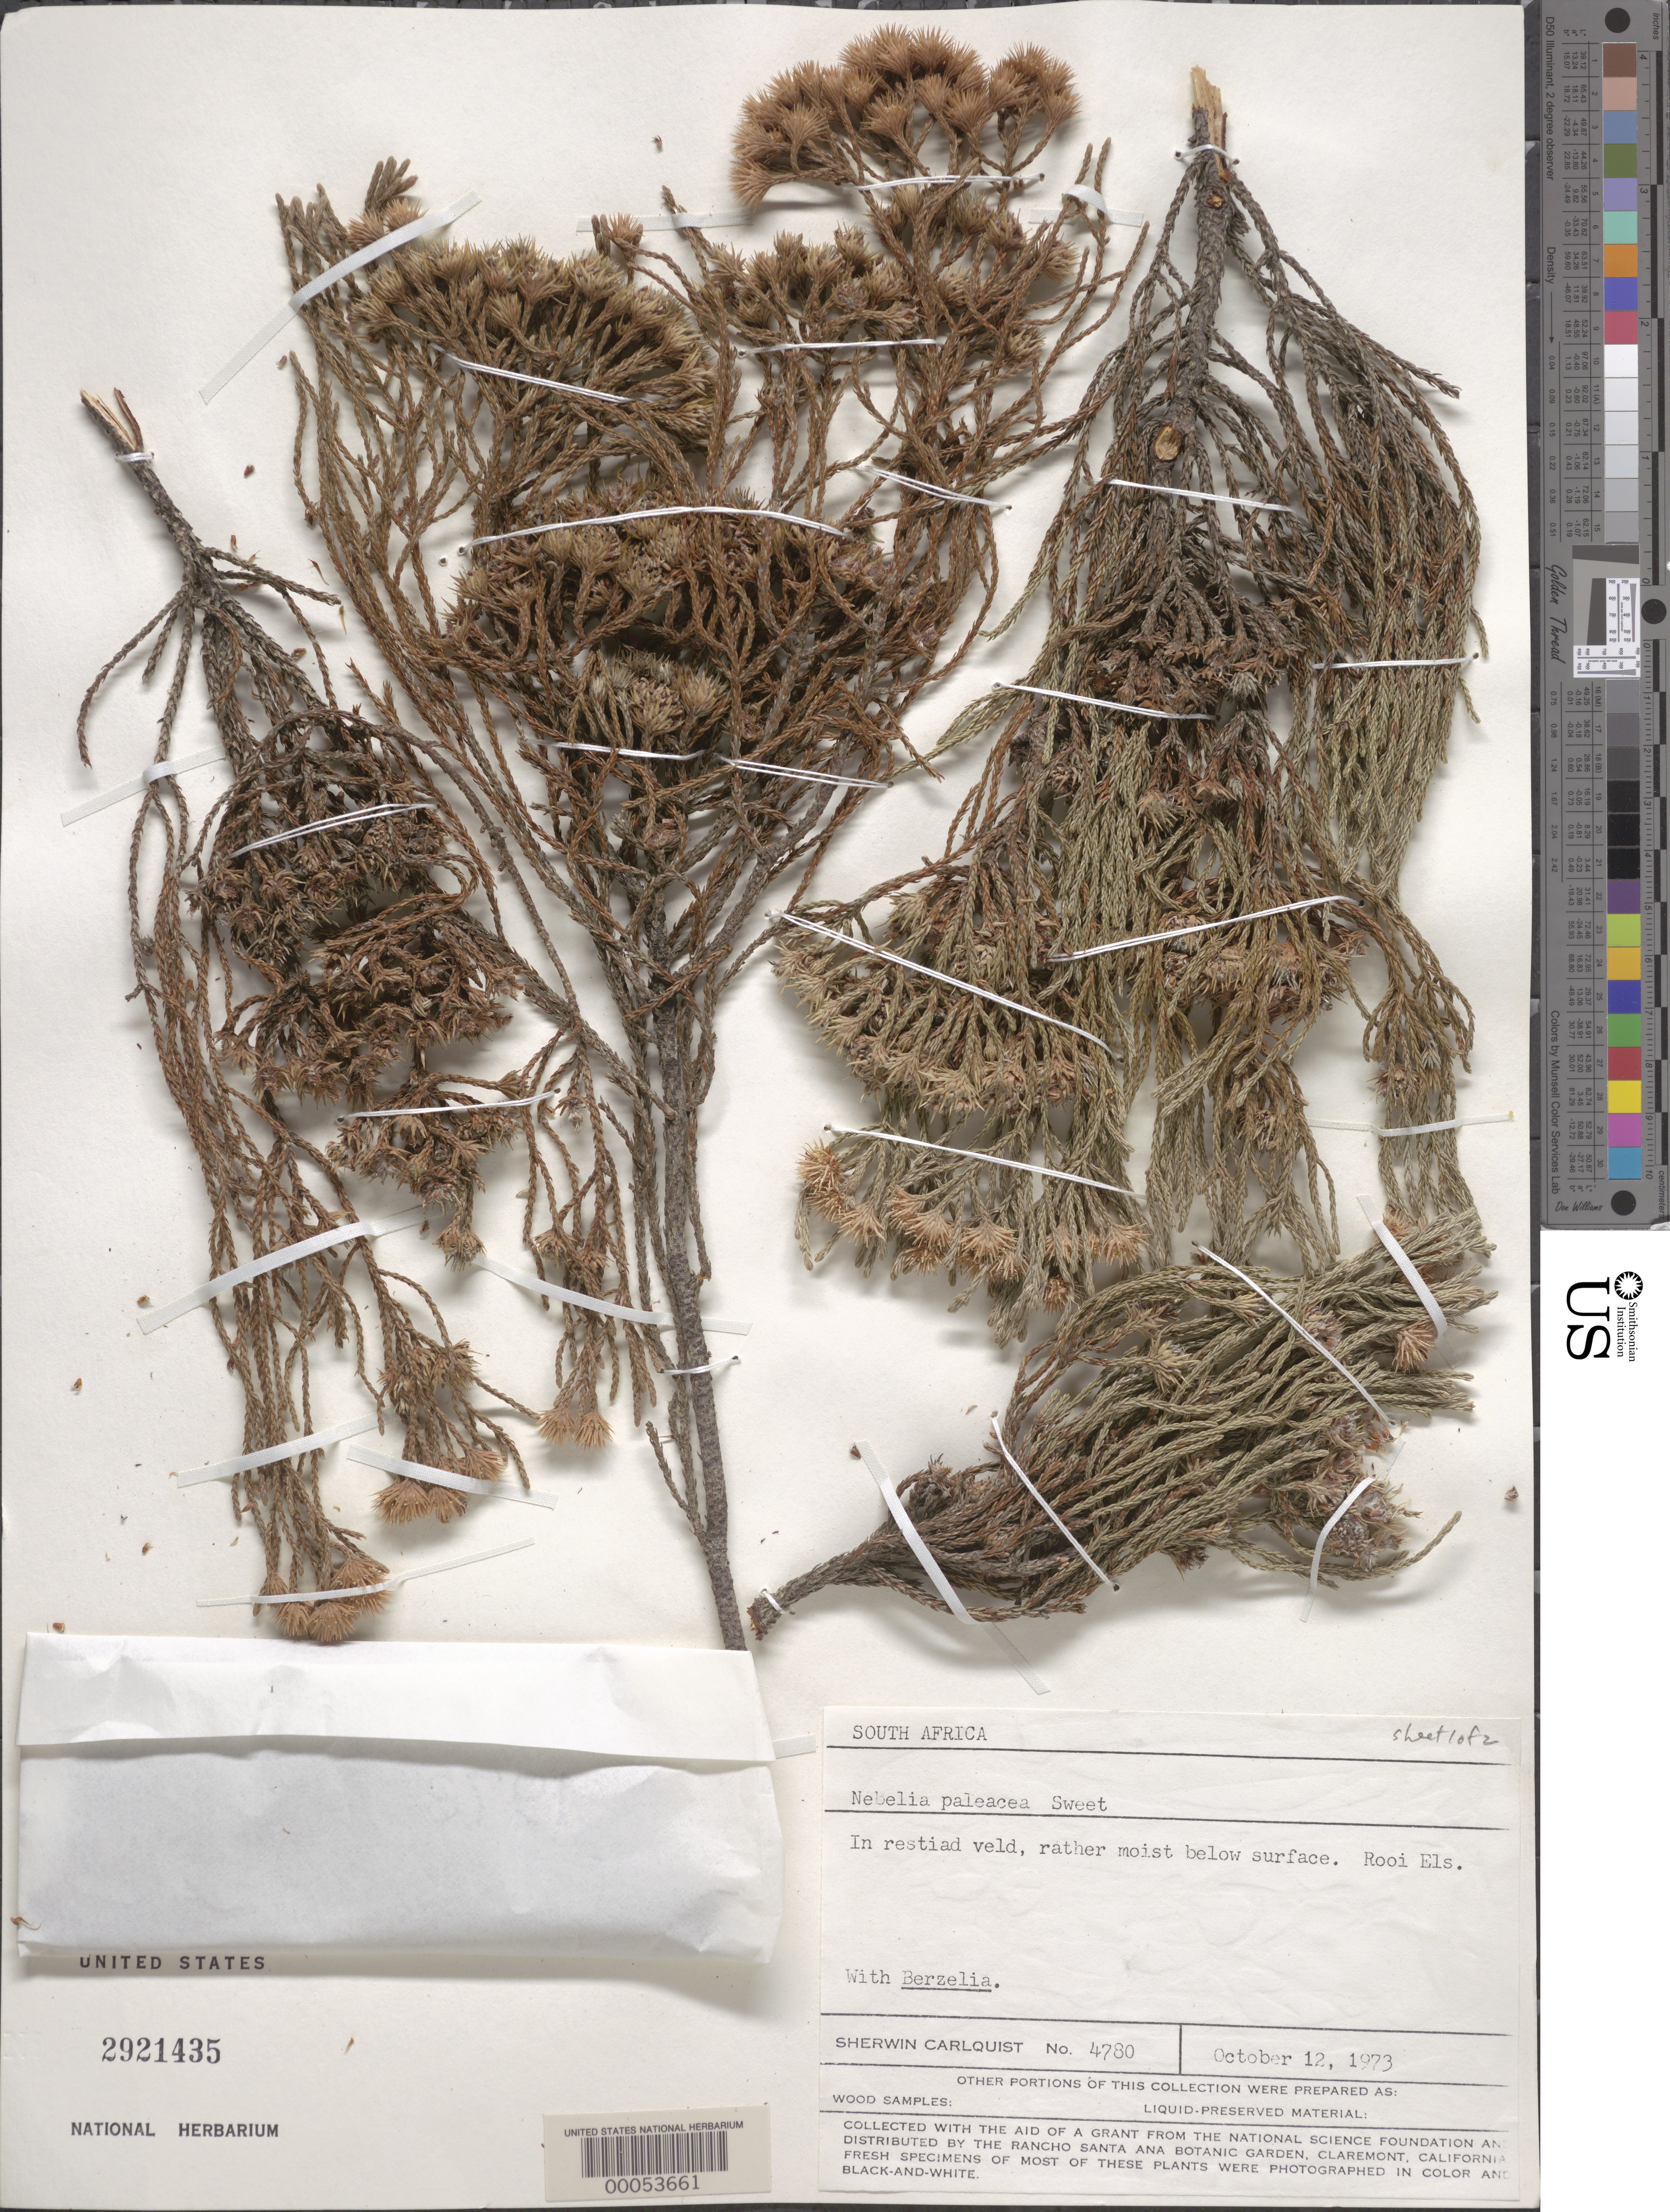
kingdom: Plantae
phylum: Tracheophyta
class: Magnoliopsida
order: Bruniales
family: Bruniaceae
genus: Brunia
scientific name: Brunia paleacea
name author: P.J. Bergius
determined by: Hall, A. V.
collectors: S. Carlquist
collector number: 4780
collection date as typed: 12 Oct 1973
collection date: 1973-10-12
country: South Africa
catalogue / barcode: US 2921435